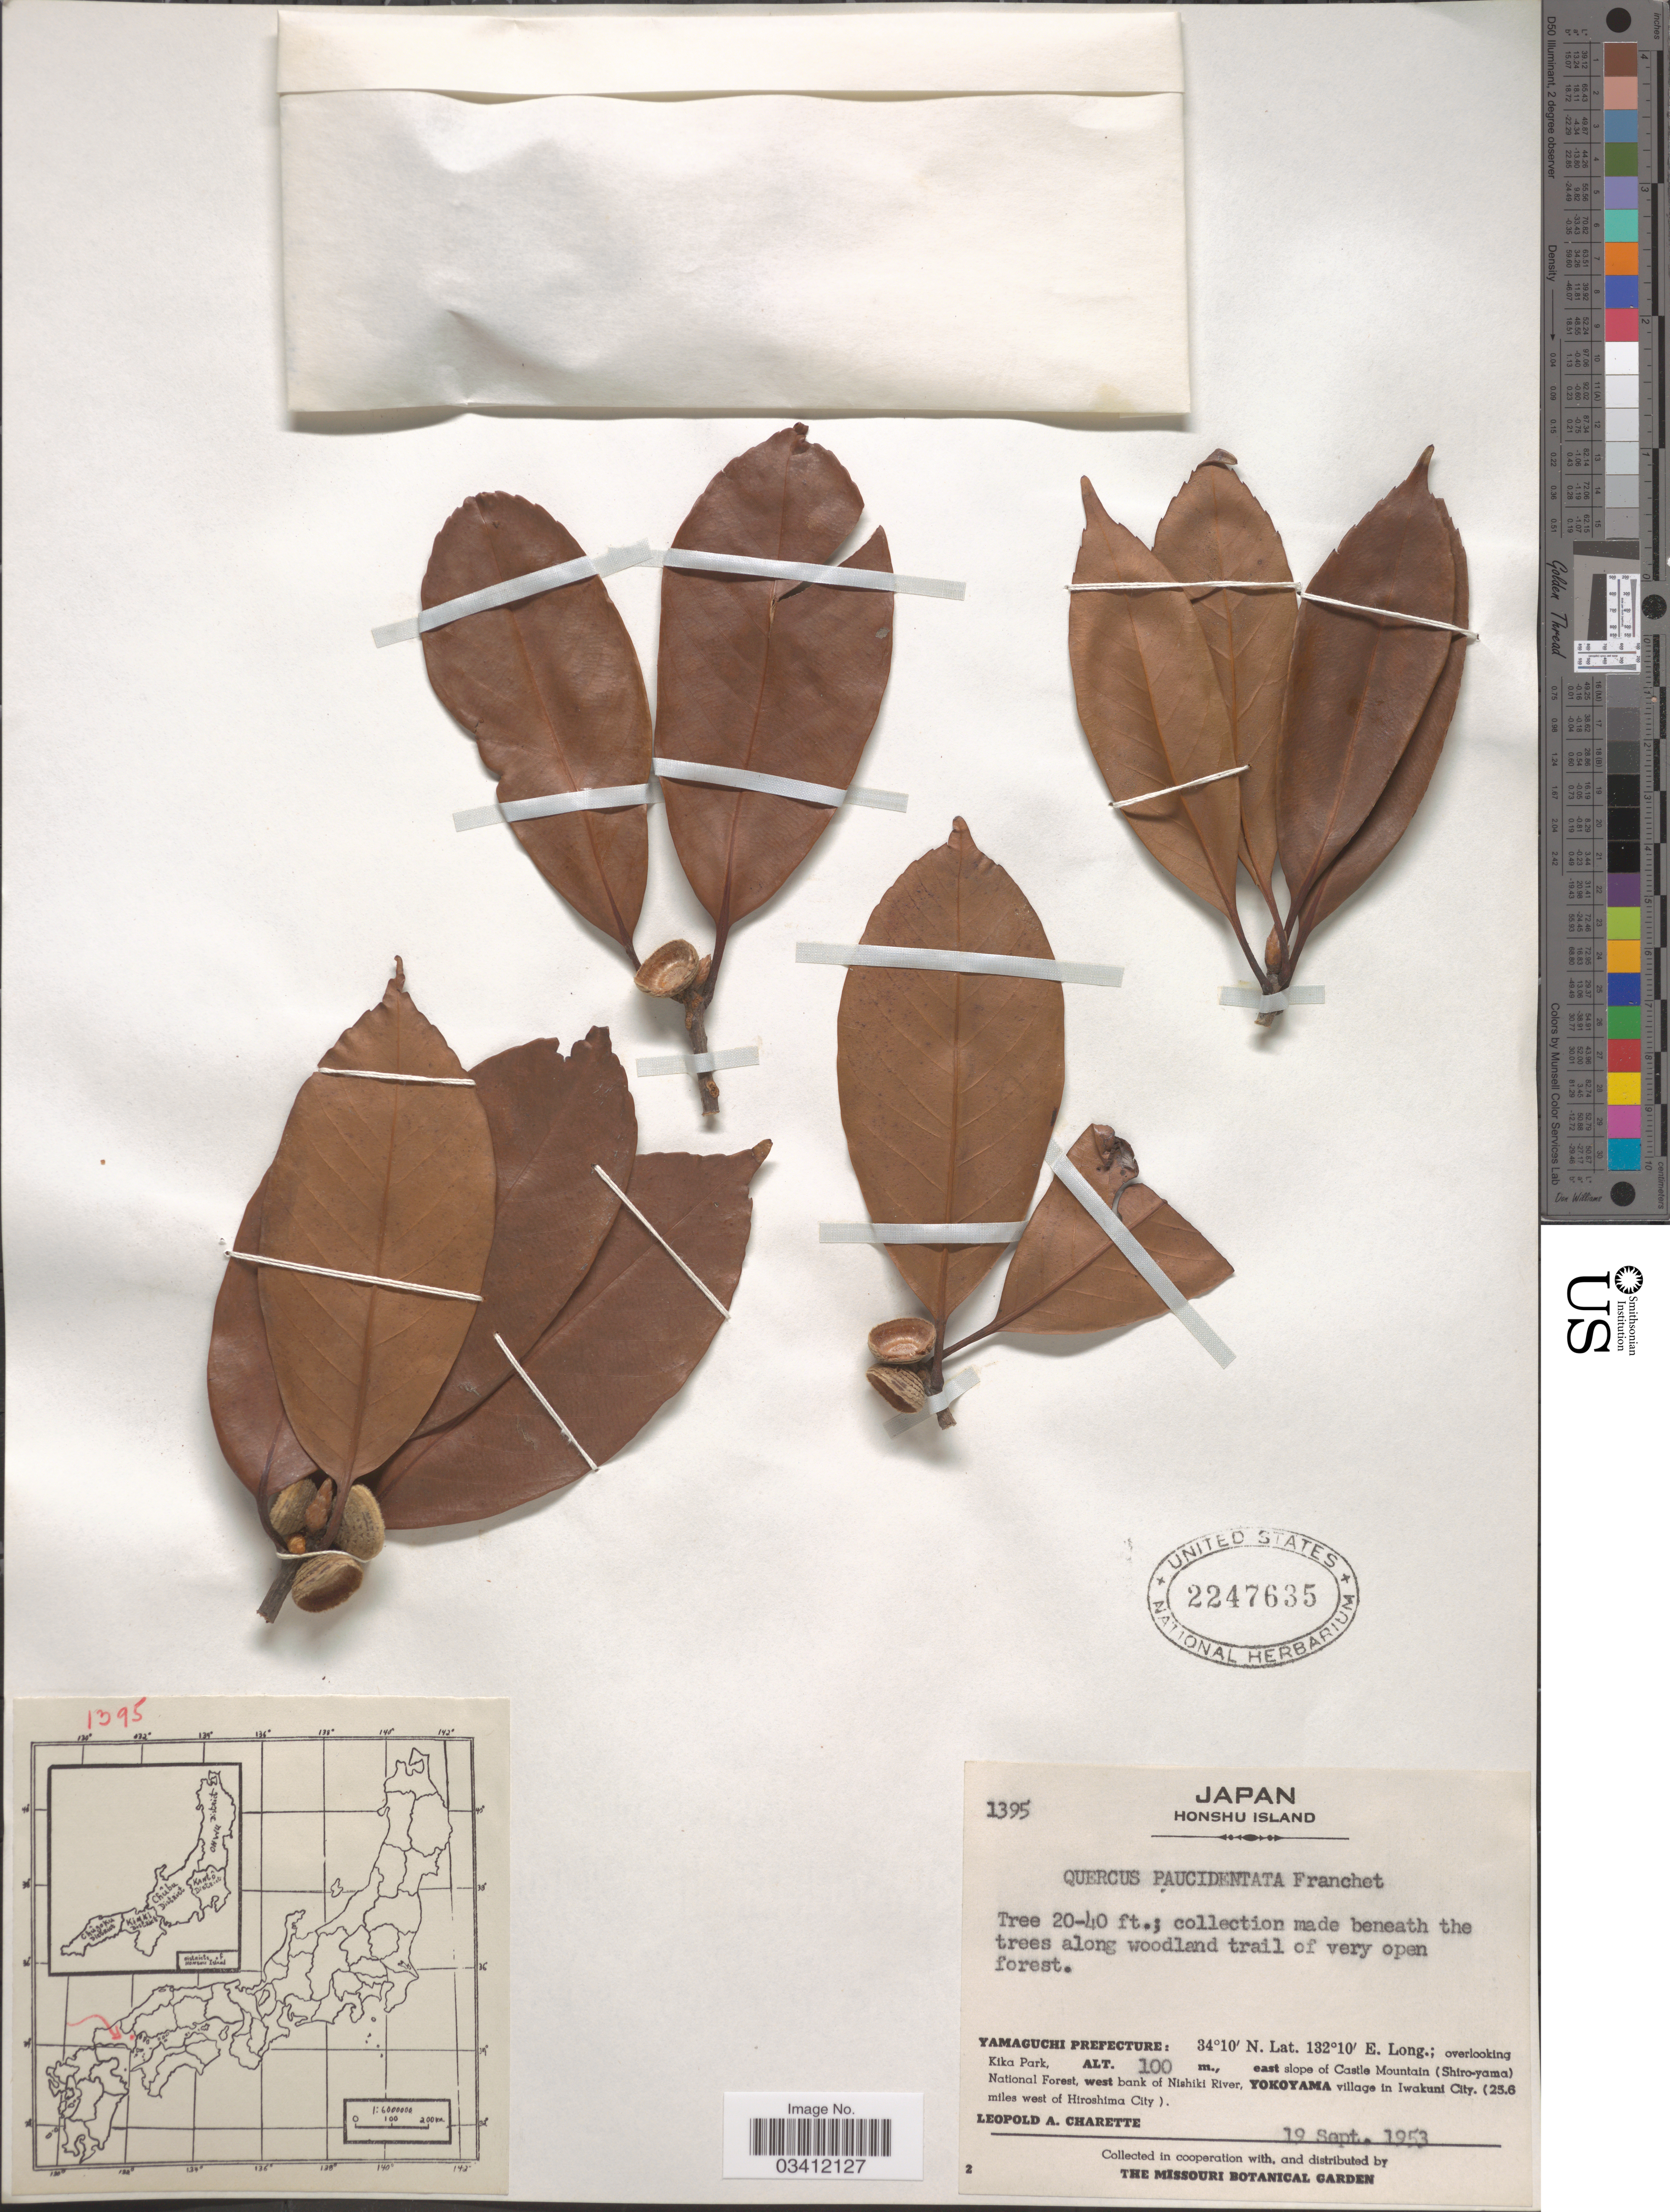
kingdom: Plantae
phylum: Tracheophyta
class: Magnoliopsida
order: Fagales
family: Fagaceae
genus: Quercus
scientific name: Quercus paucidentata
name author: Franch. ex Nakai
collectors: L. A. Charette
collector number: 1395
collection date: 1953-09-19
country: Japan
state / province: Yamaguti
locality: Honshu Island. Yamaguchi Prefecture: overlooking Kika Park, east slope of Castle Mountain (Shiro-yama) National Forest, west bank of Nishiki River, Yokoyama village in Iwakuni City. (25.6 miles west of Hiroshima City).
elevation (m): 100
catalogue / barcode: US 2247635